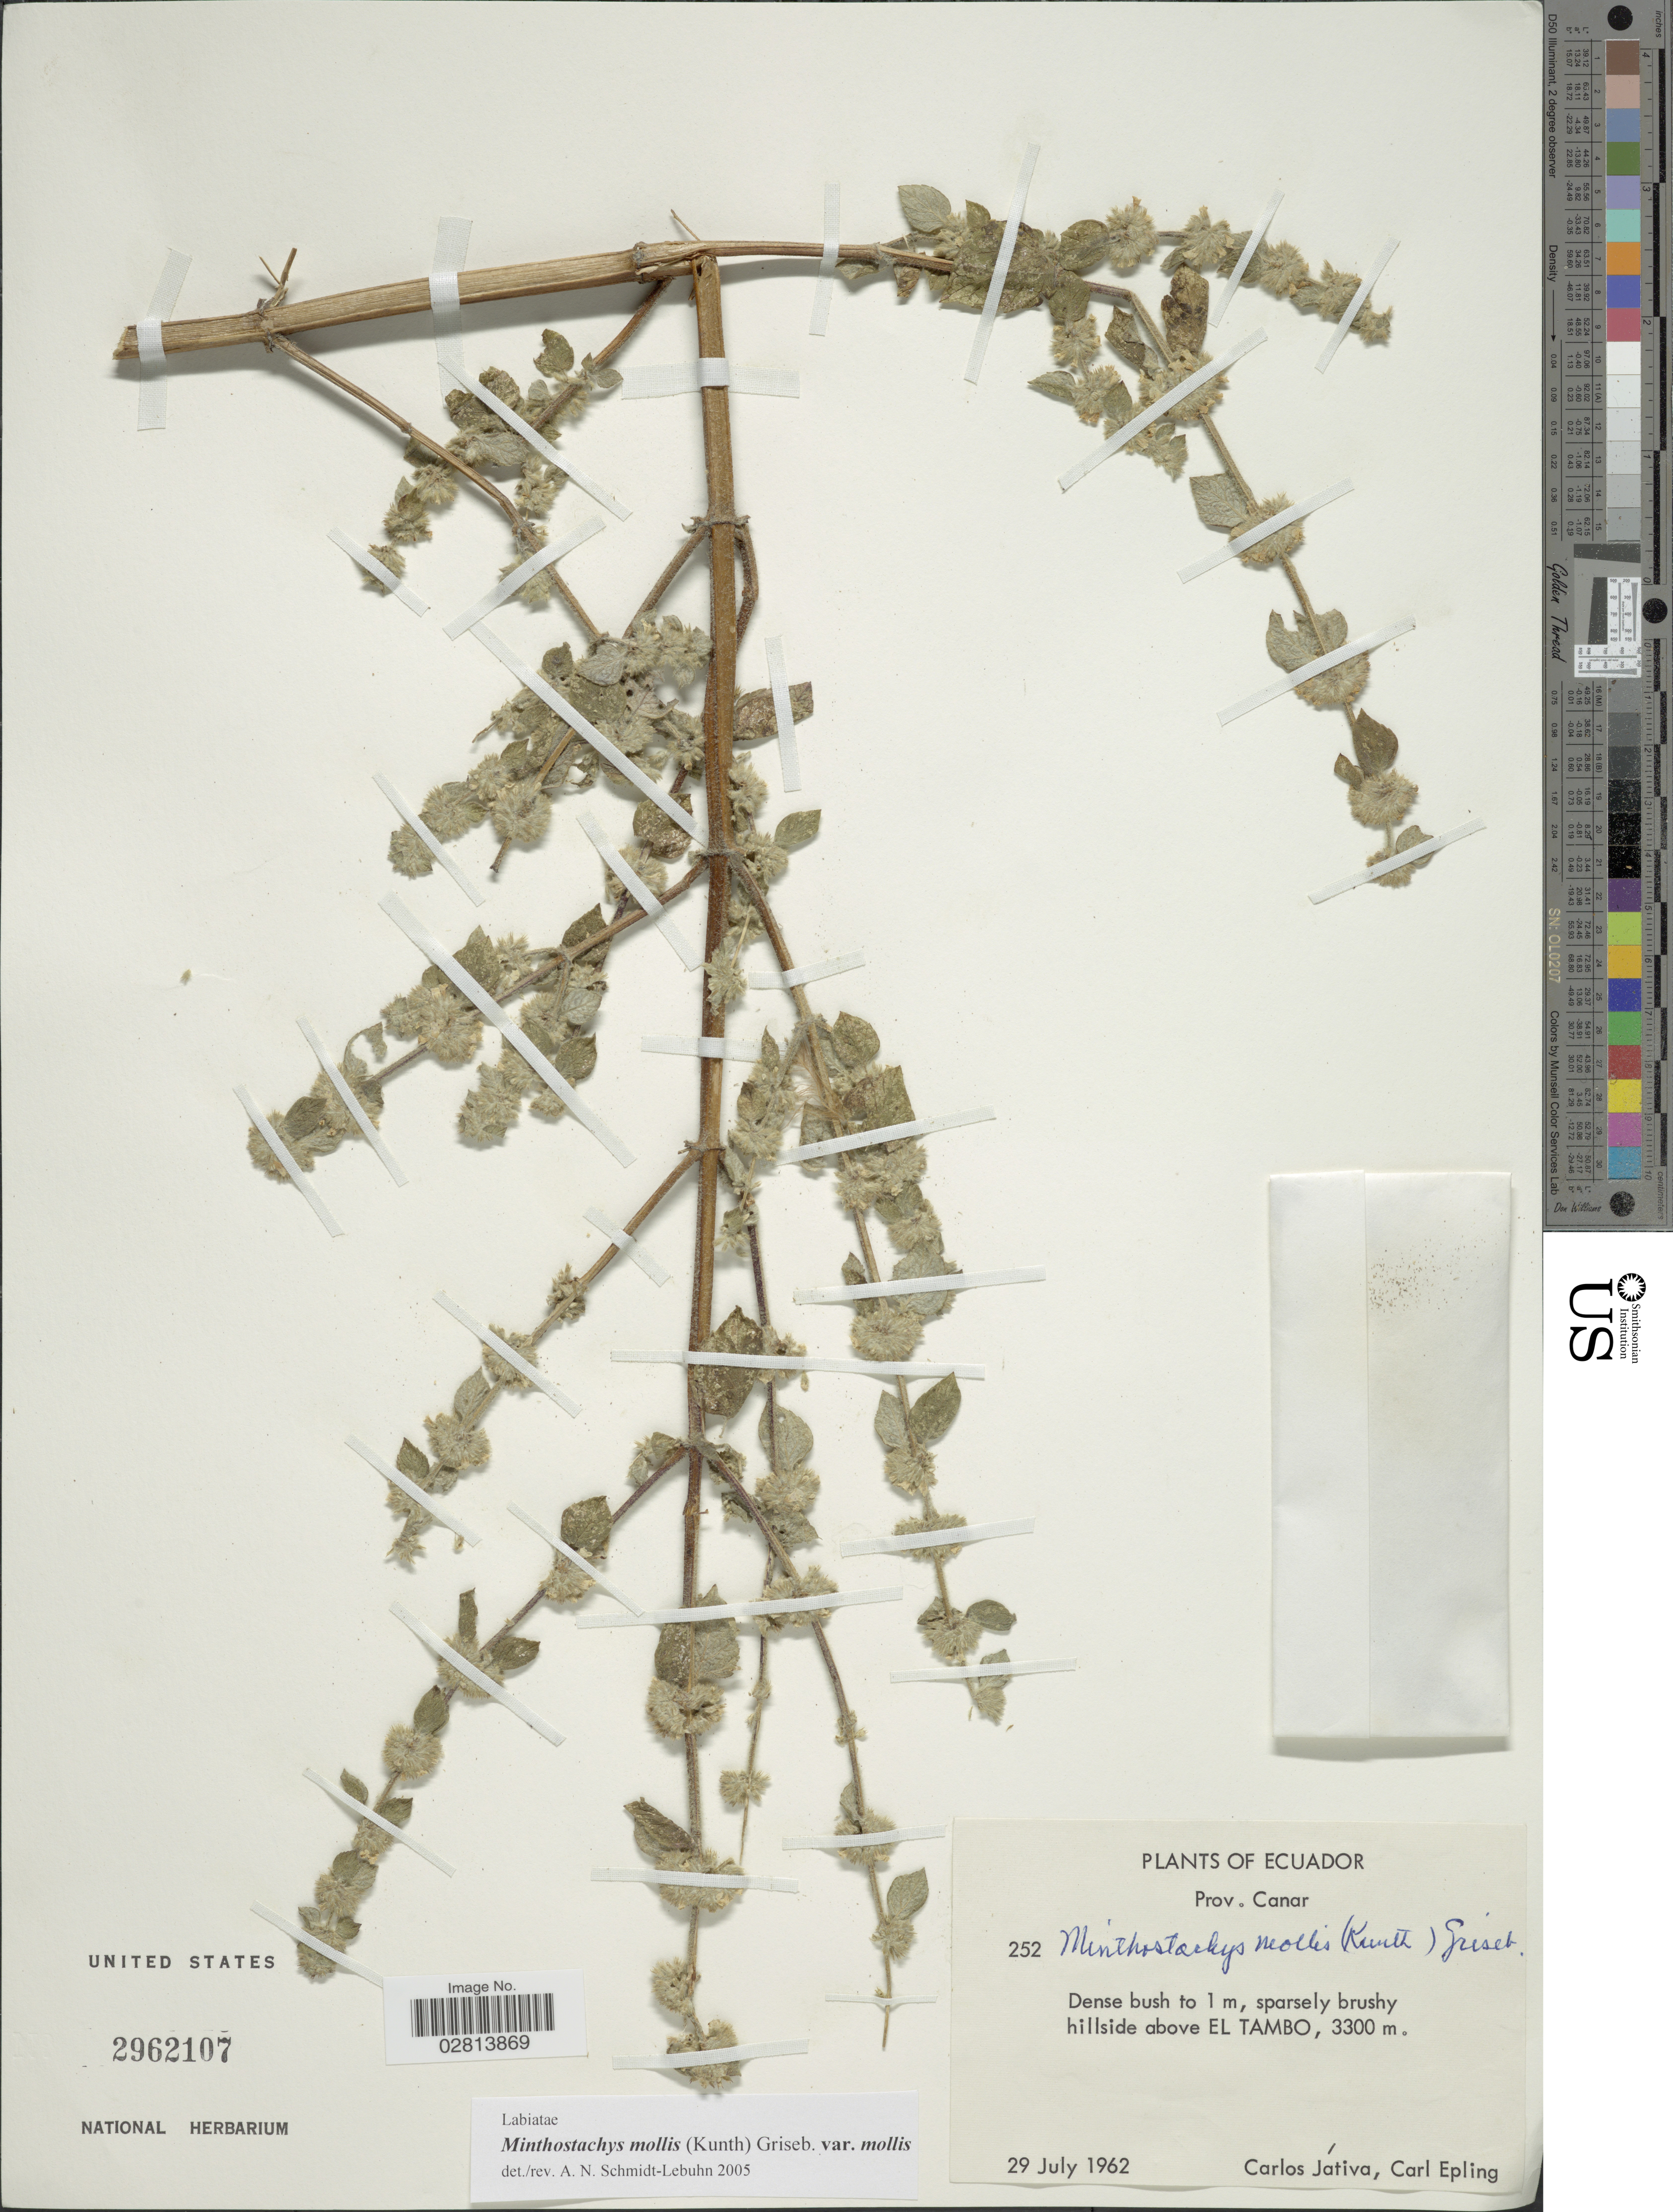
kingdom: Plantae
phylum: Tracheophyta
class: Magnoliopsida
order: Lamiales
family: Lamiaceae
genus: Minthostachys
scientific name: Minthostachys mollis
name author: (Kunth) Griseb.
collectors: C. D. Játiva & C. C. Epling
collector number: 252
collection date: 1962-07-29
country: Ecuador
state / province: Cañar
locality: Prov. Canar, sparsely brushy hillside above El Tambo.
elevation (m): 3300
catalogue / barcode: US 2962107